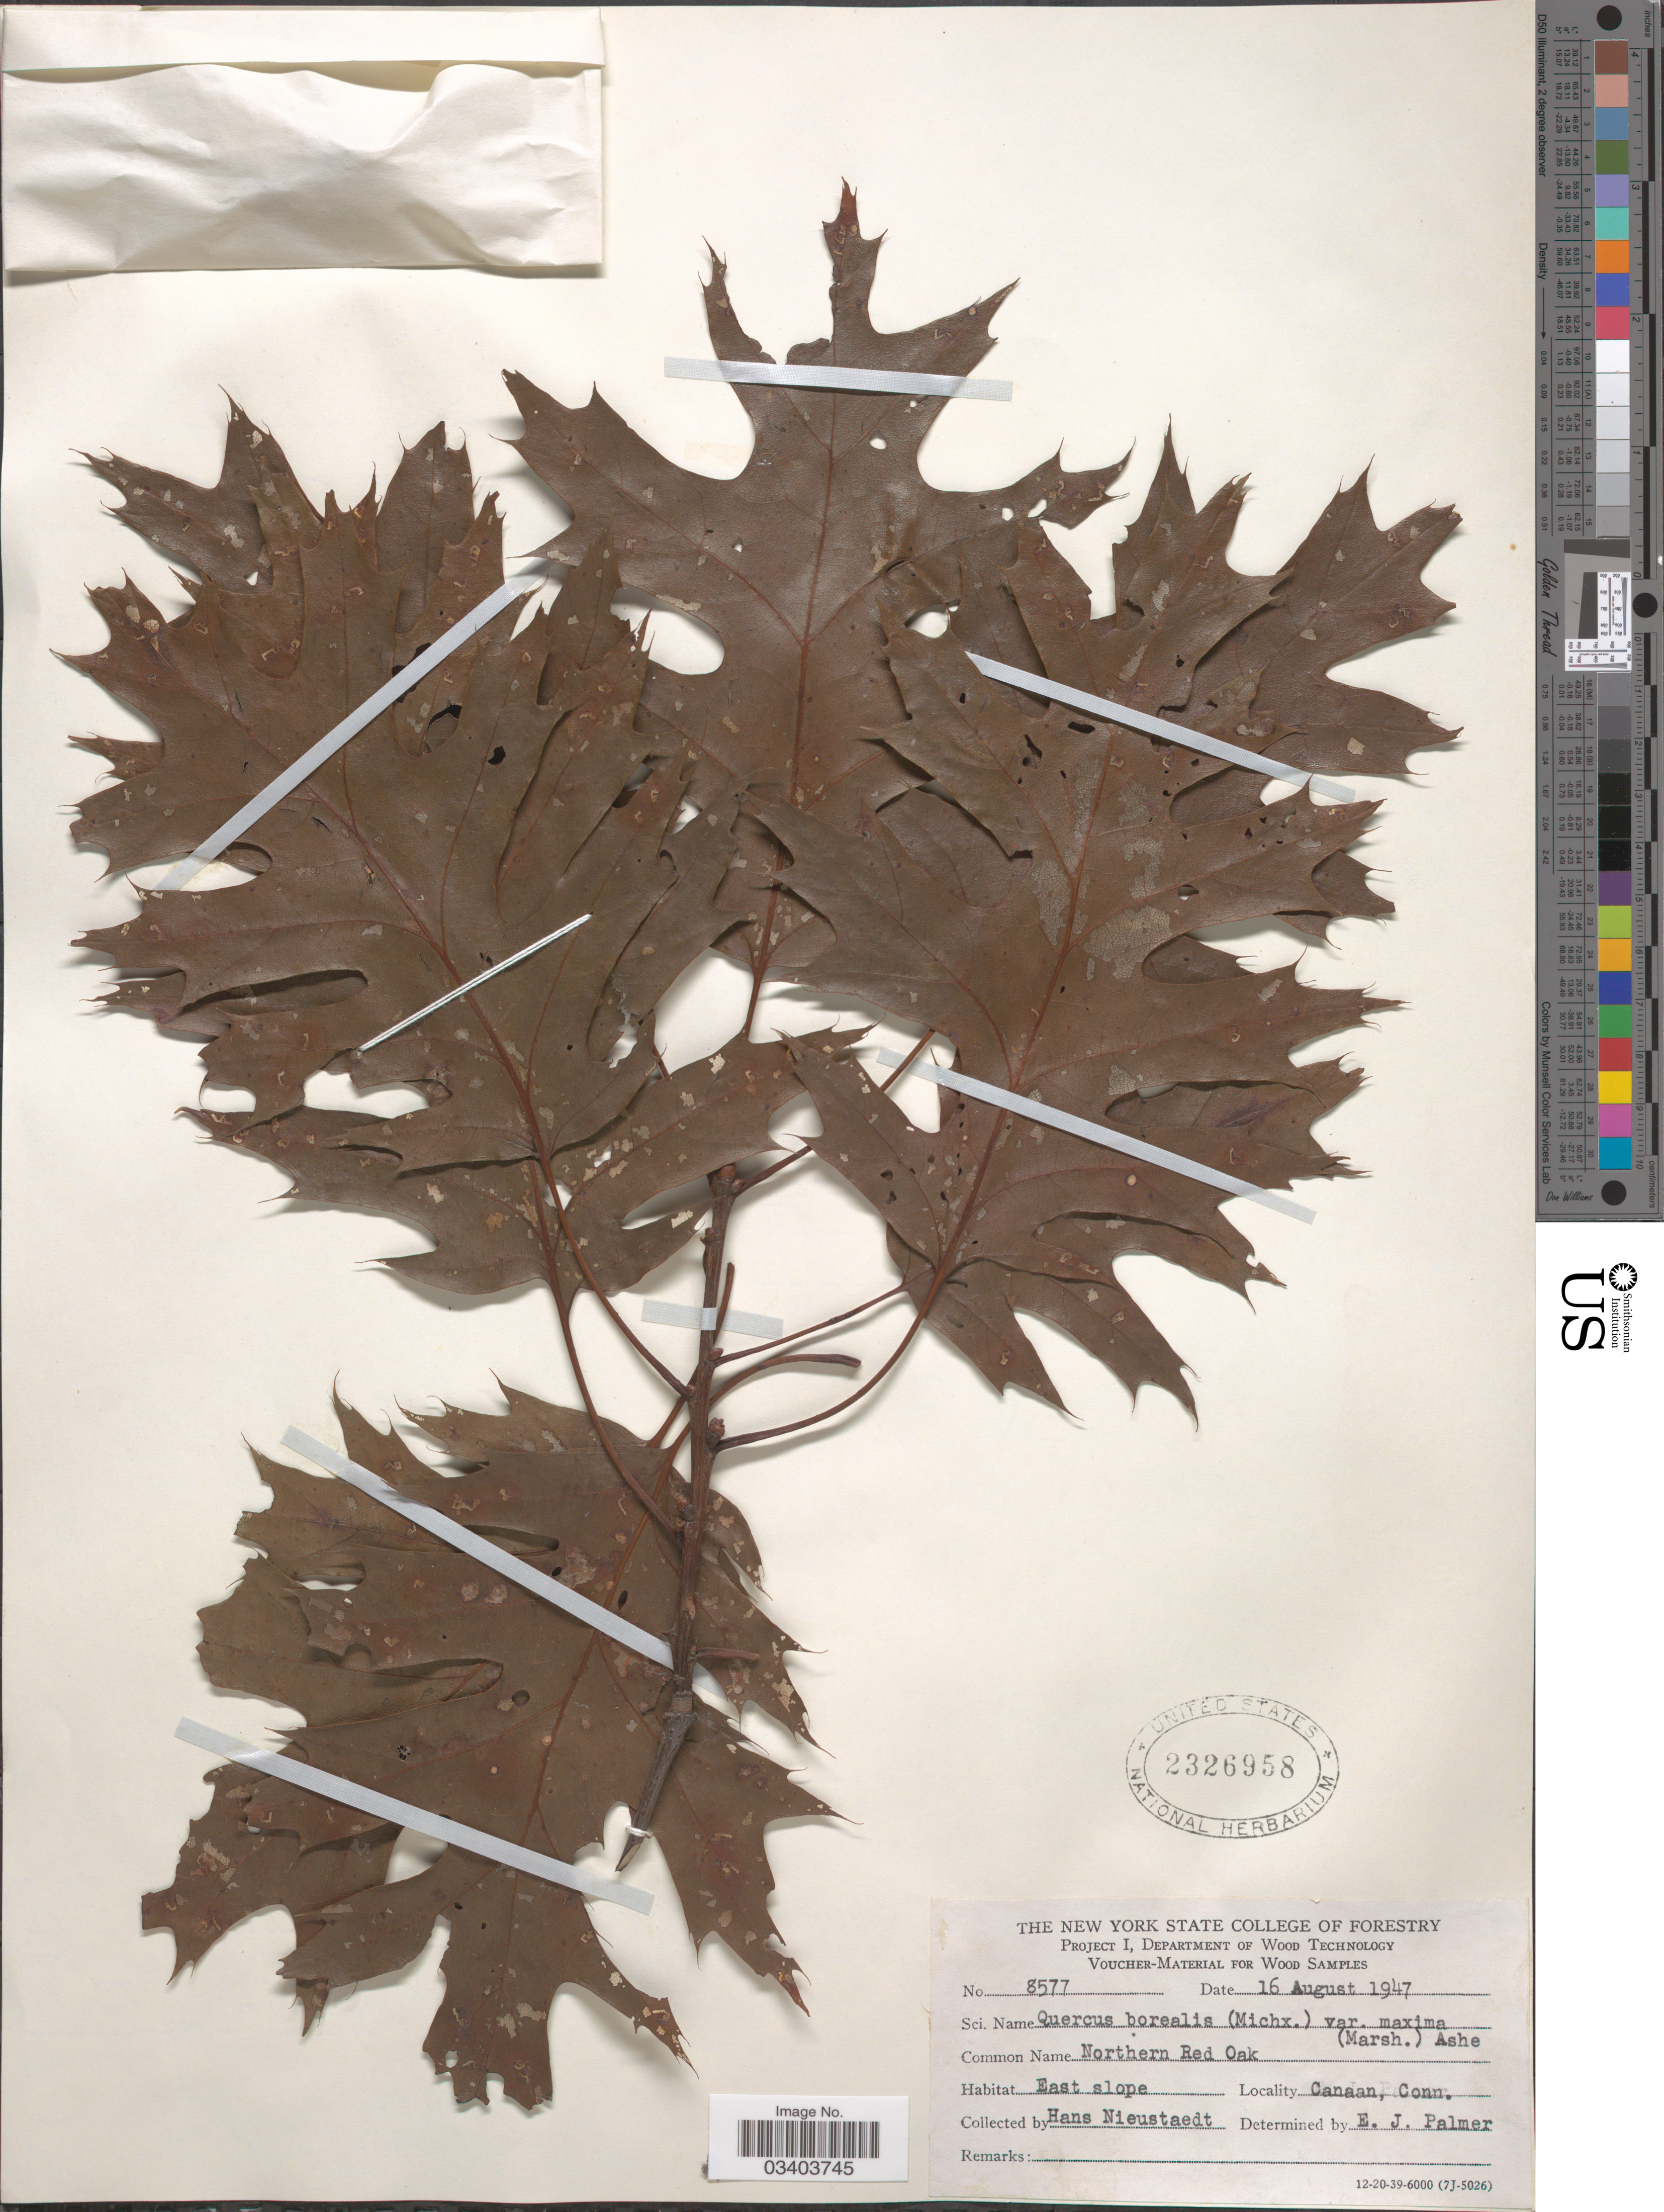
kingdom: Plantae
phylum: Tracheophyta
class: Magnoliopsida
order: Fagales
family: Fagaceae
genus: Quercus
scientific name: Quercus borealis var. maxima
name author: (Marshall) Sarg.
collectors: H. Nieustaedt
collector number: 8577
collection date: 1947-08-16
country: United States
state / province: Connecticut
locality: East slope. Canaan.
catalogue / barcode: US 2326958